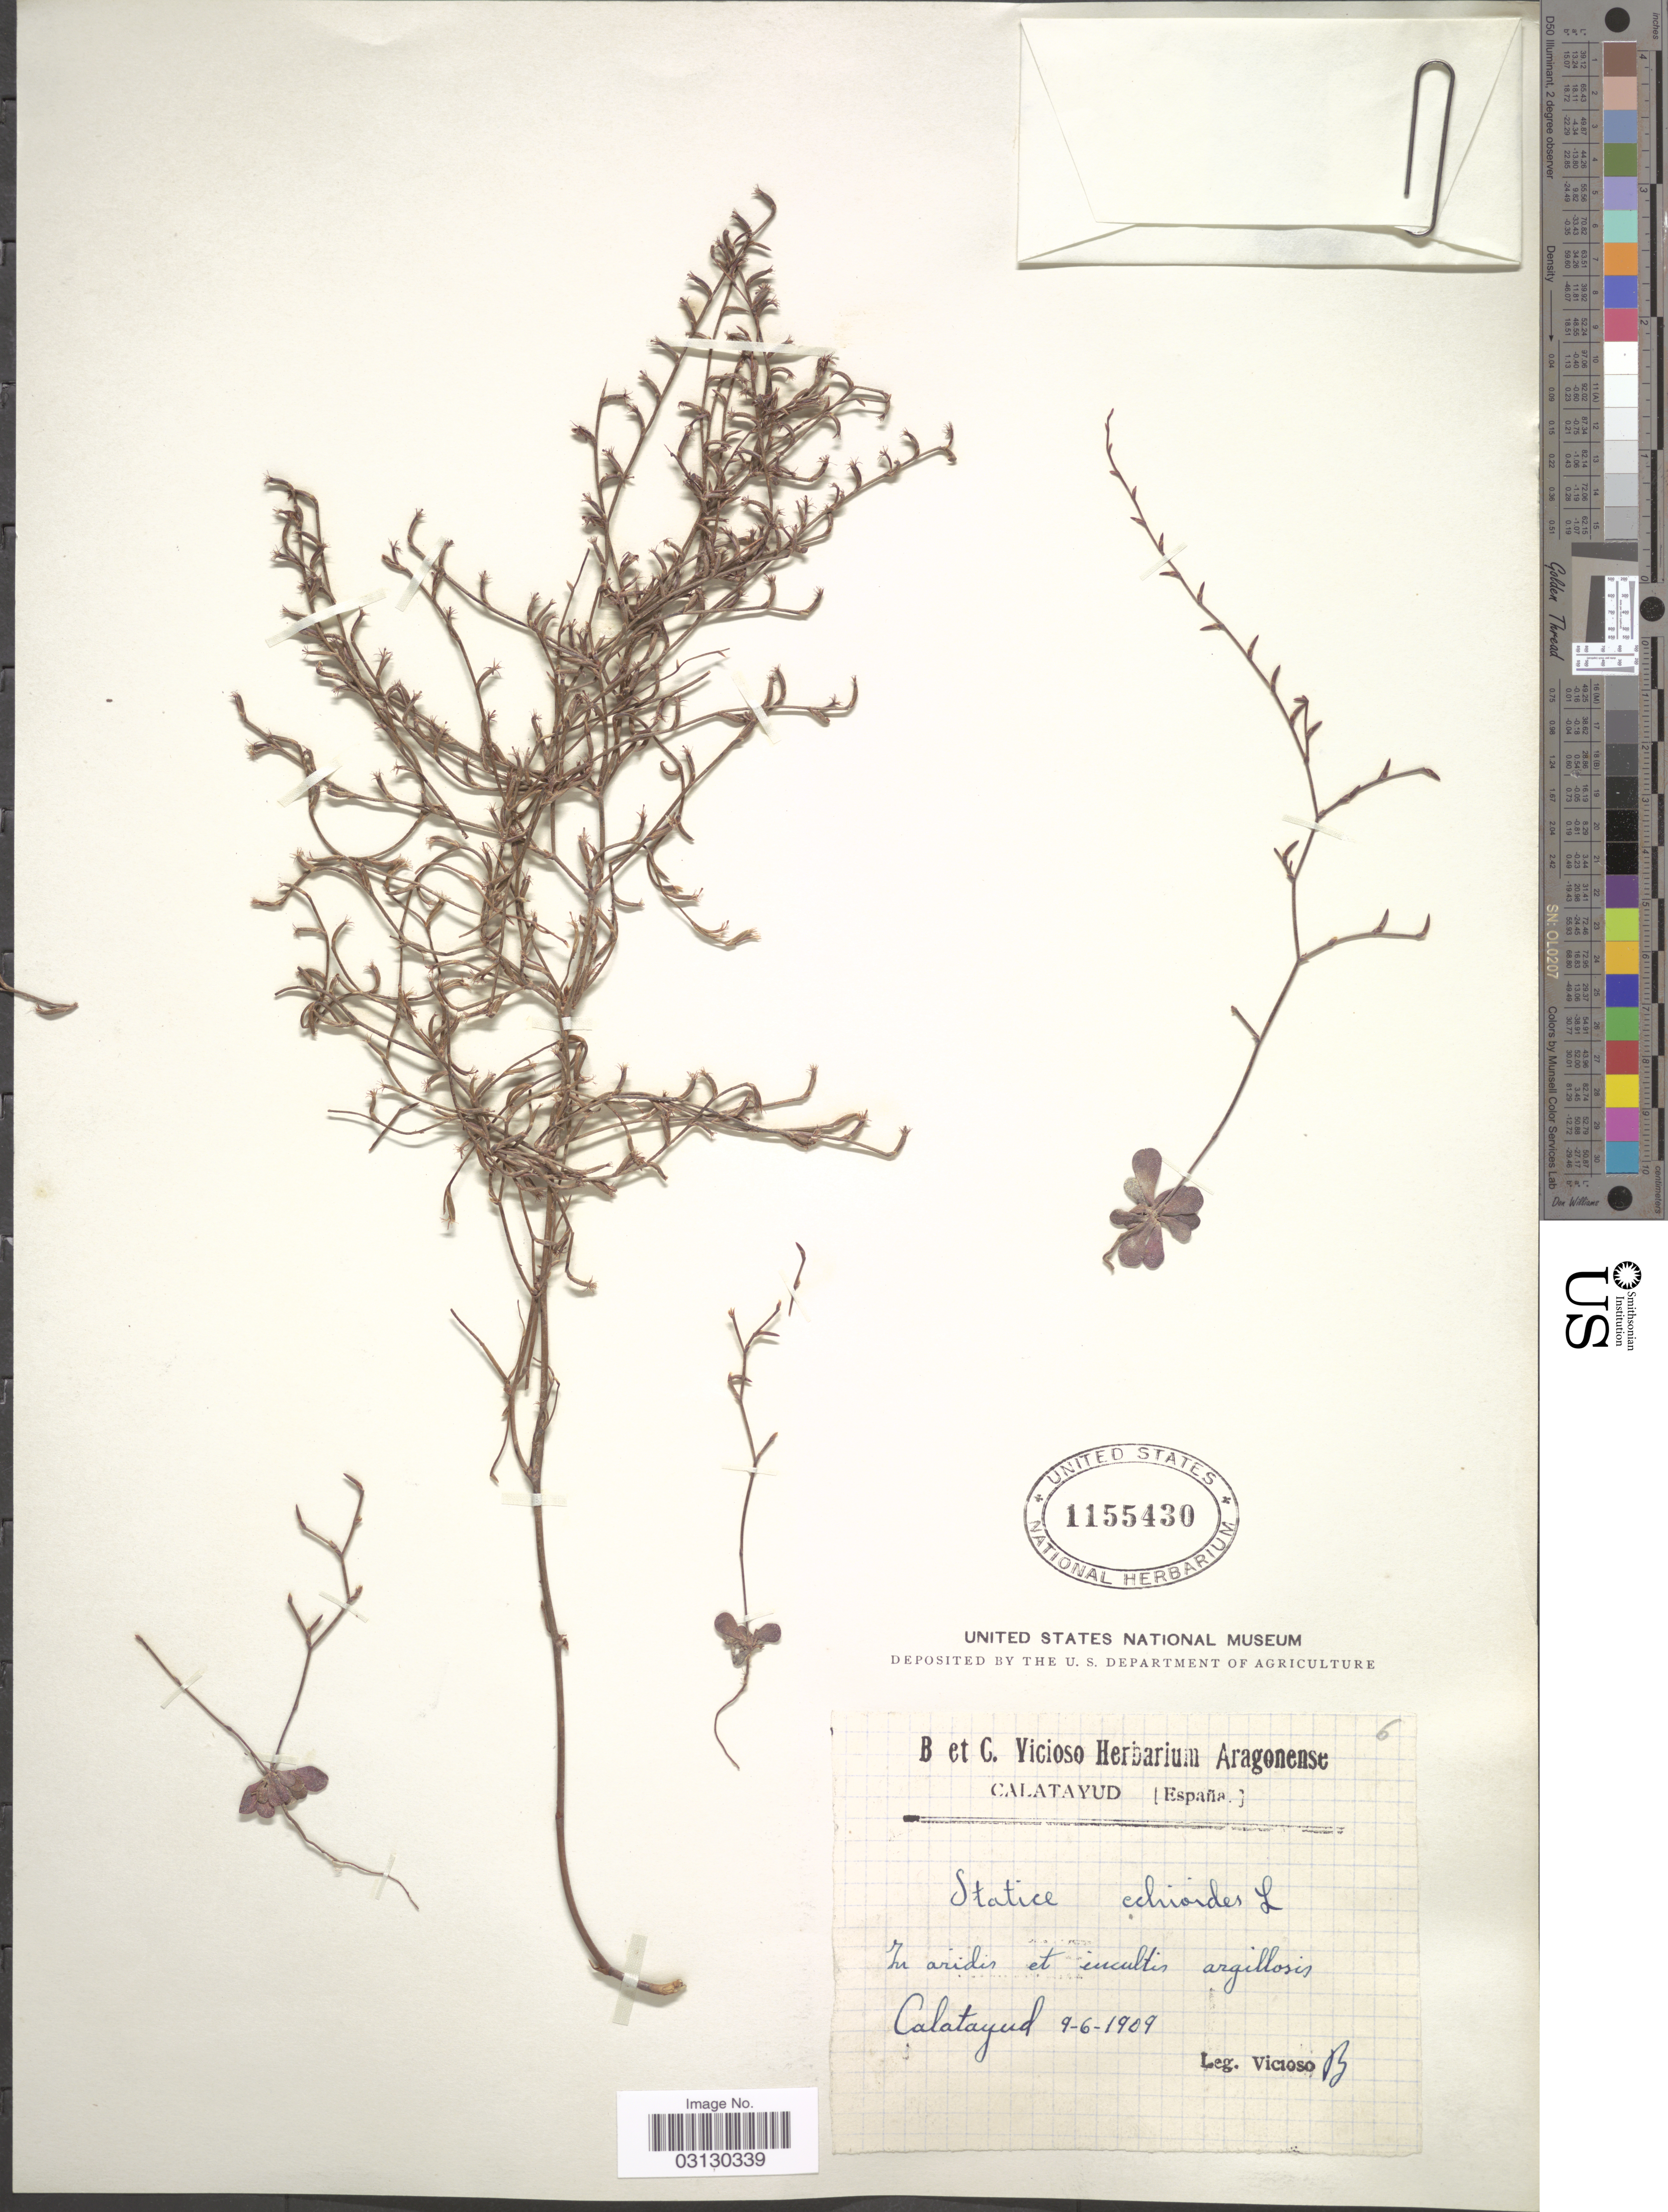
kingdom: Plantae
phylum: Tracheophyta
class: Magnoliopsida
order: Caryophyllales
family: Plumbaginaceae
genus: Limonium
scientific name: Limonium echioides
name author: (L.) Mill.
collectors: Vicioso, B.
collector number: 6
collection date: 1909-06-09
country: Spain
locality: In aridis et incultis argillosis Calatayud.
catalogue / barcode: US 1155430